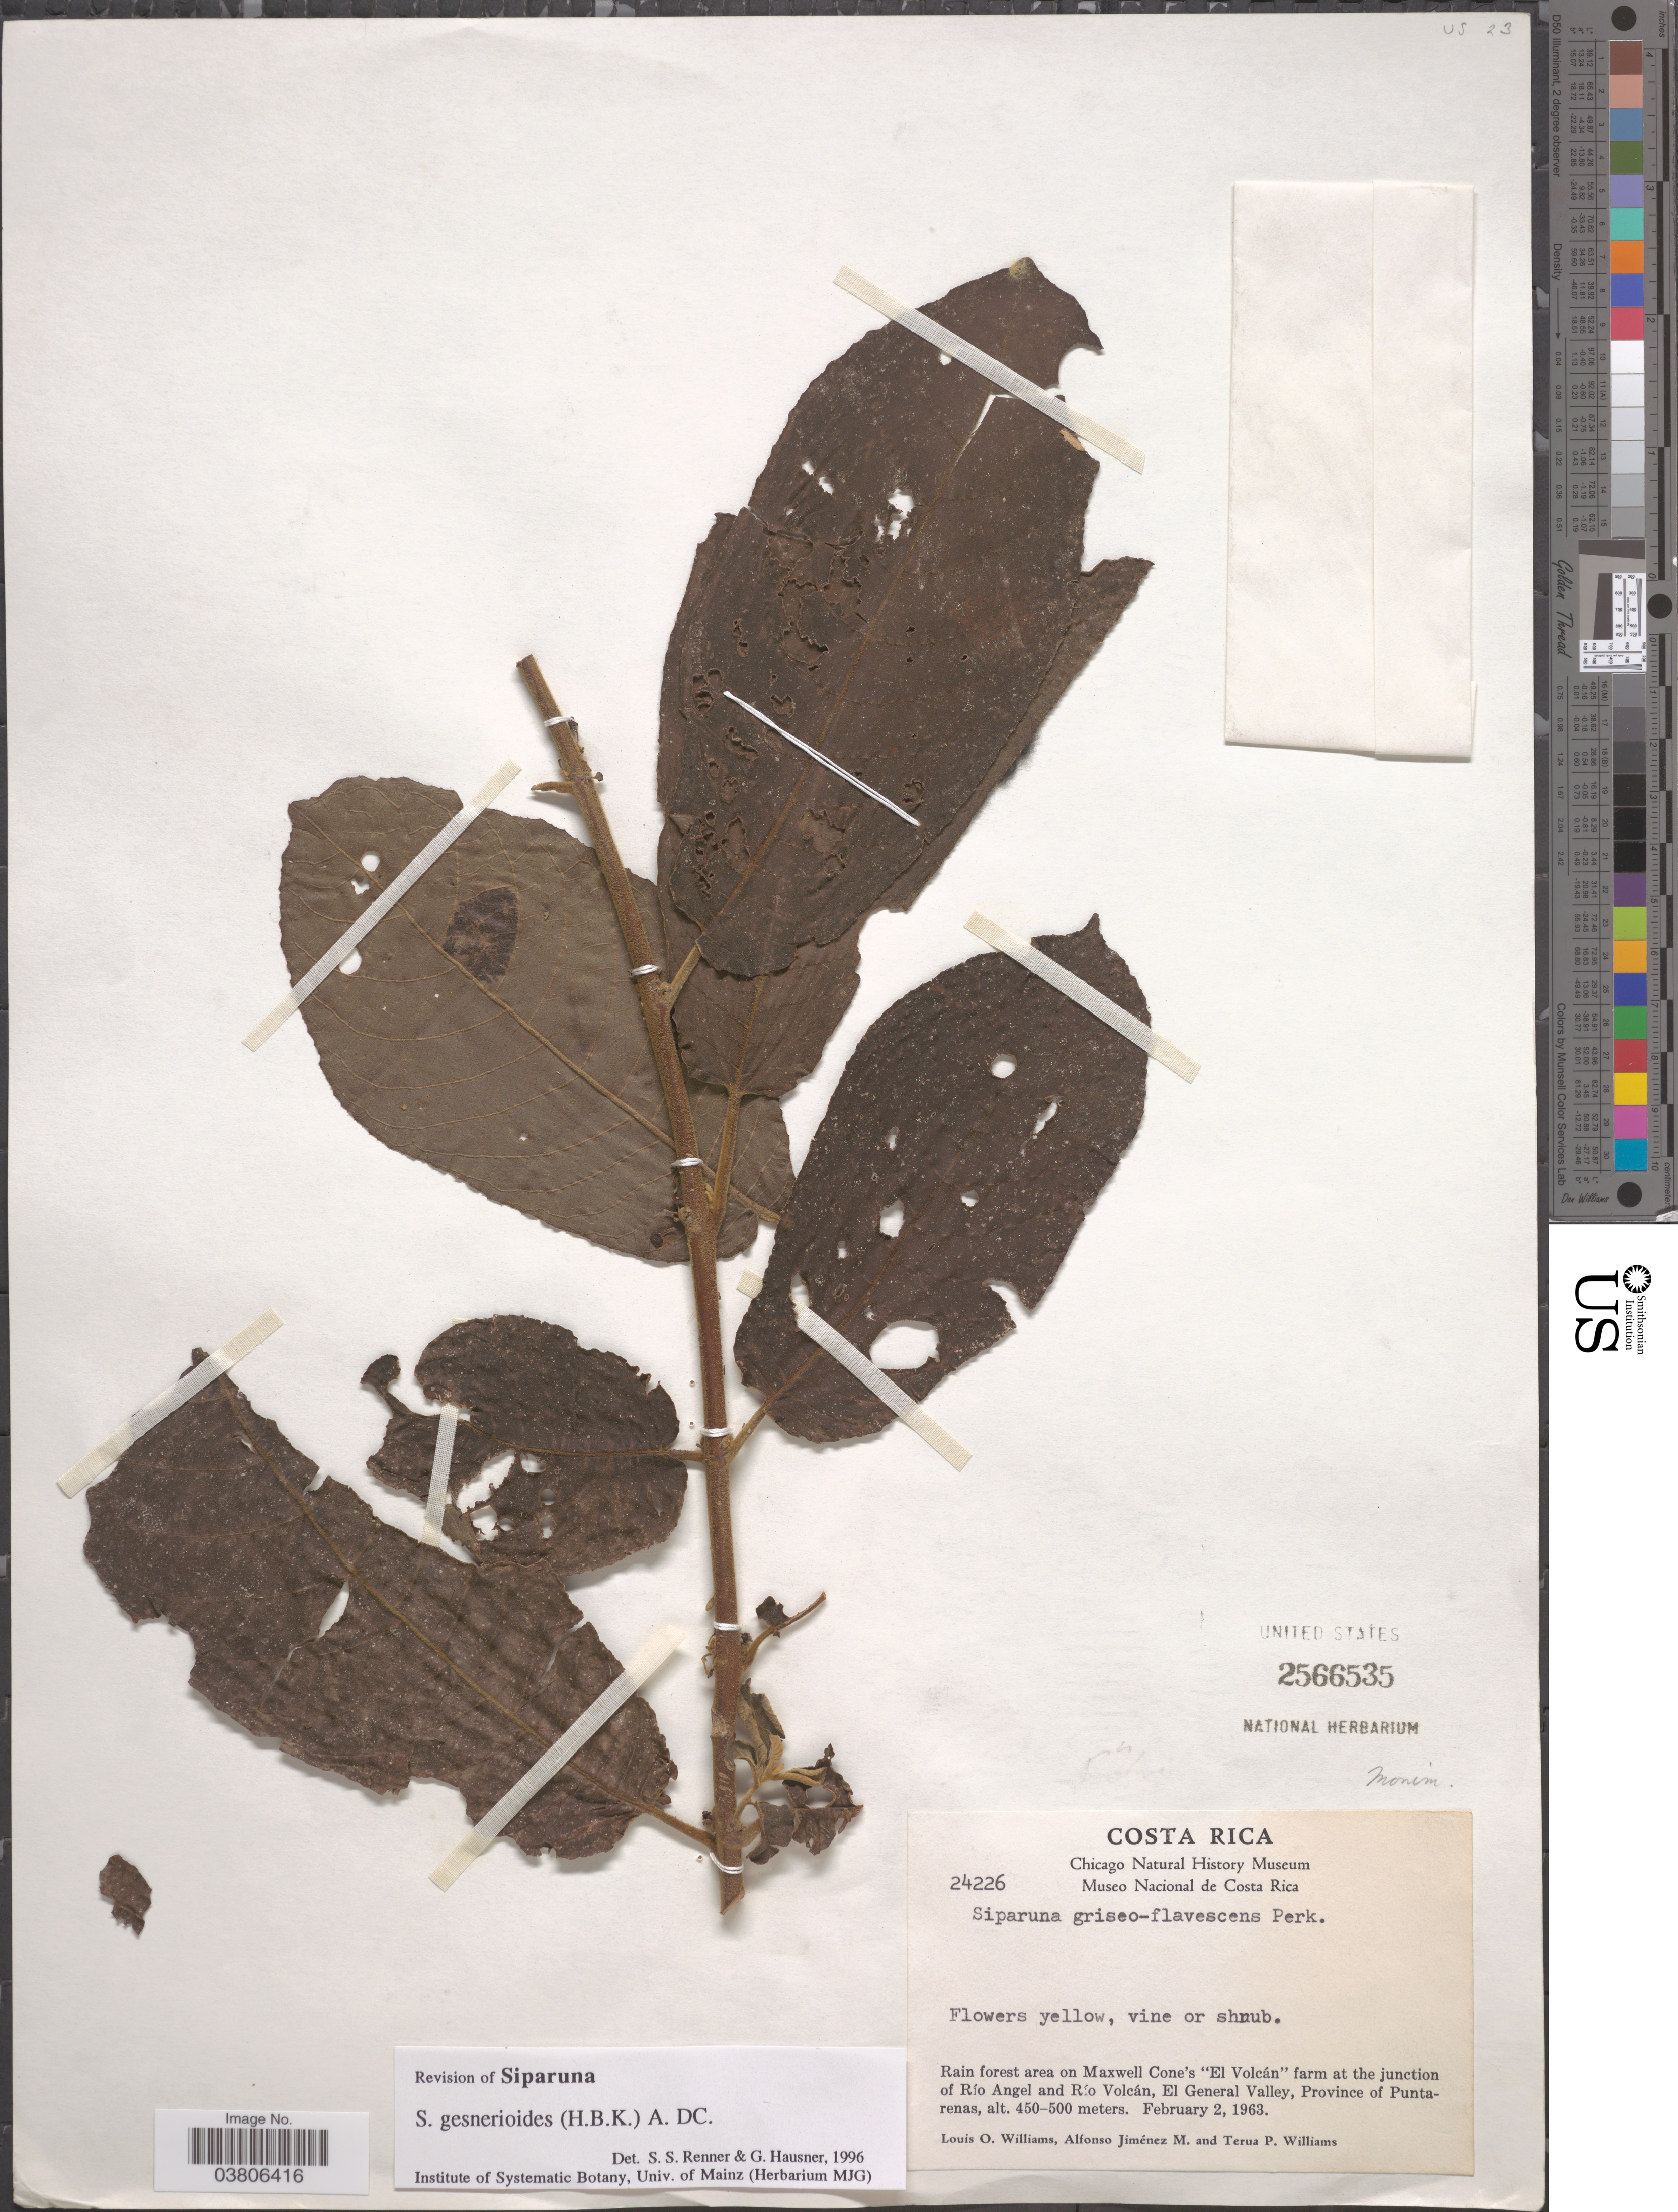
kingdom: Plantae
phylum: Tracheophyta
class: Magnoliopsida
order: Laurales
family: Siparunaceae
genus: Siparuna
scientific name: Siparuna gesnerioides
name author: (Kunth) A. DC.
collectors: L. O. Williams, A. Jimenez M. & T. Williams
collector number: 24226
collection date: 1963-02-02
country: Costa Rica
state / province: Puntarenas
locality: Rain forest area on Maxwell Cone's 'El Volcán' farm at the junction of Río Angel and Río Volcán, El General Valley.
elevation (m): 450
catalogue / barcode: US 2566535